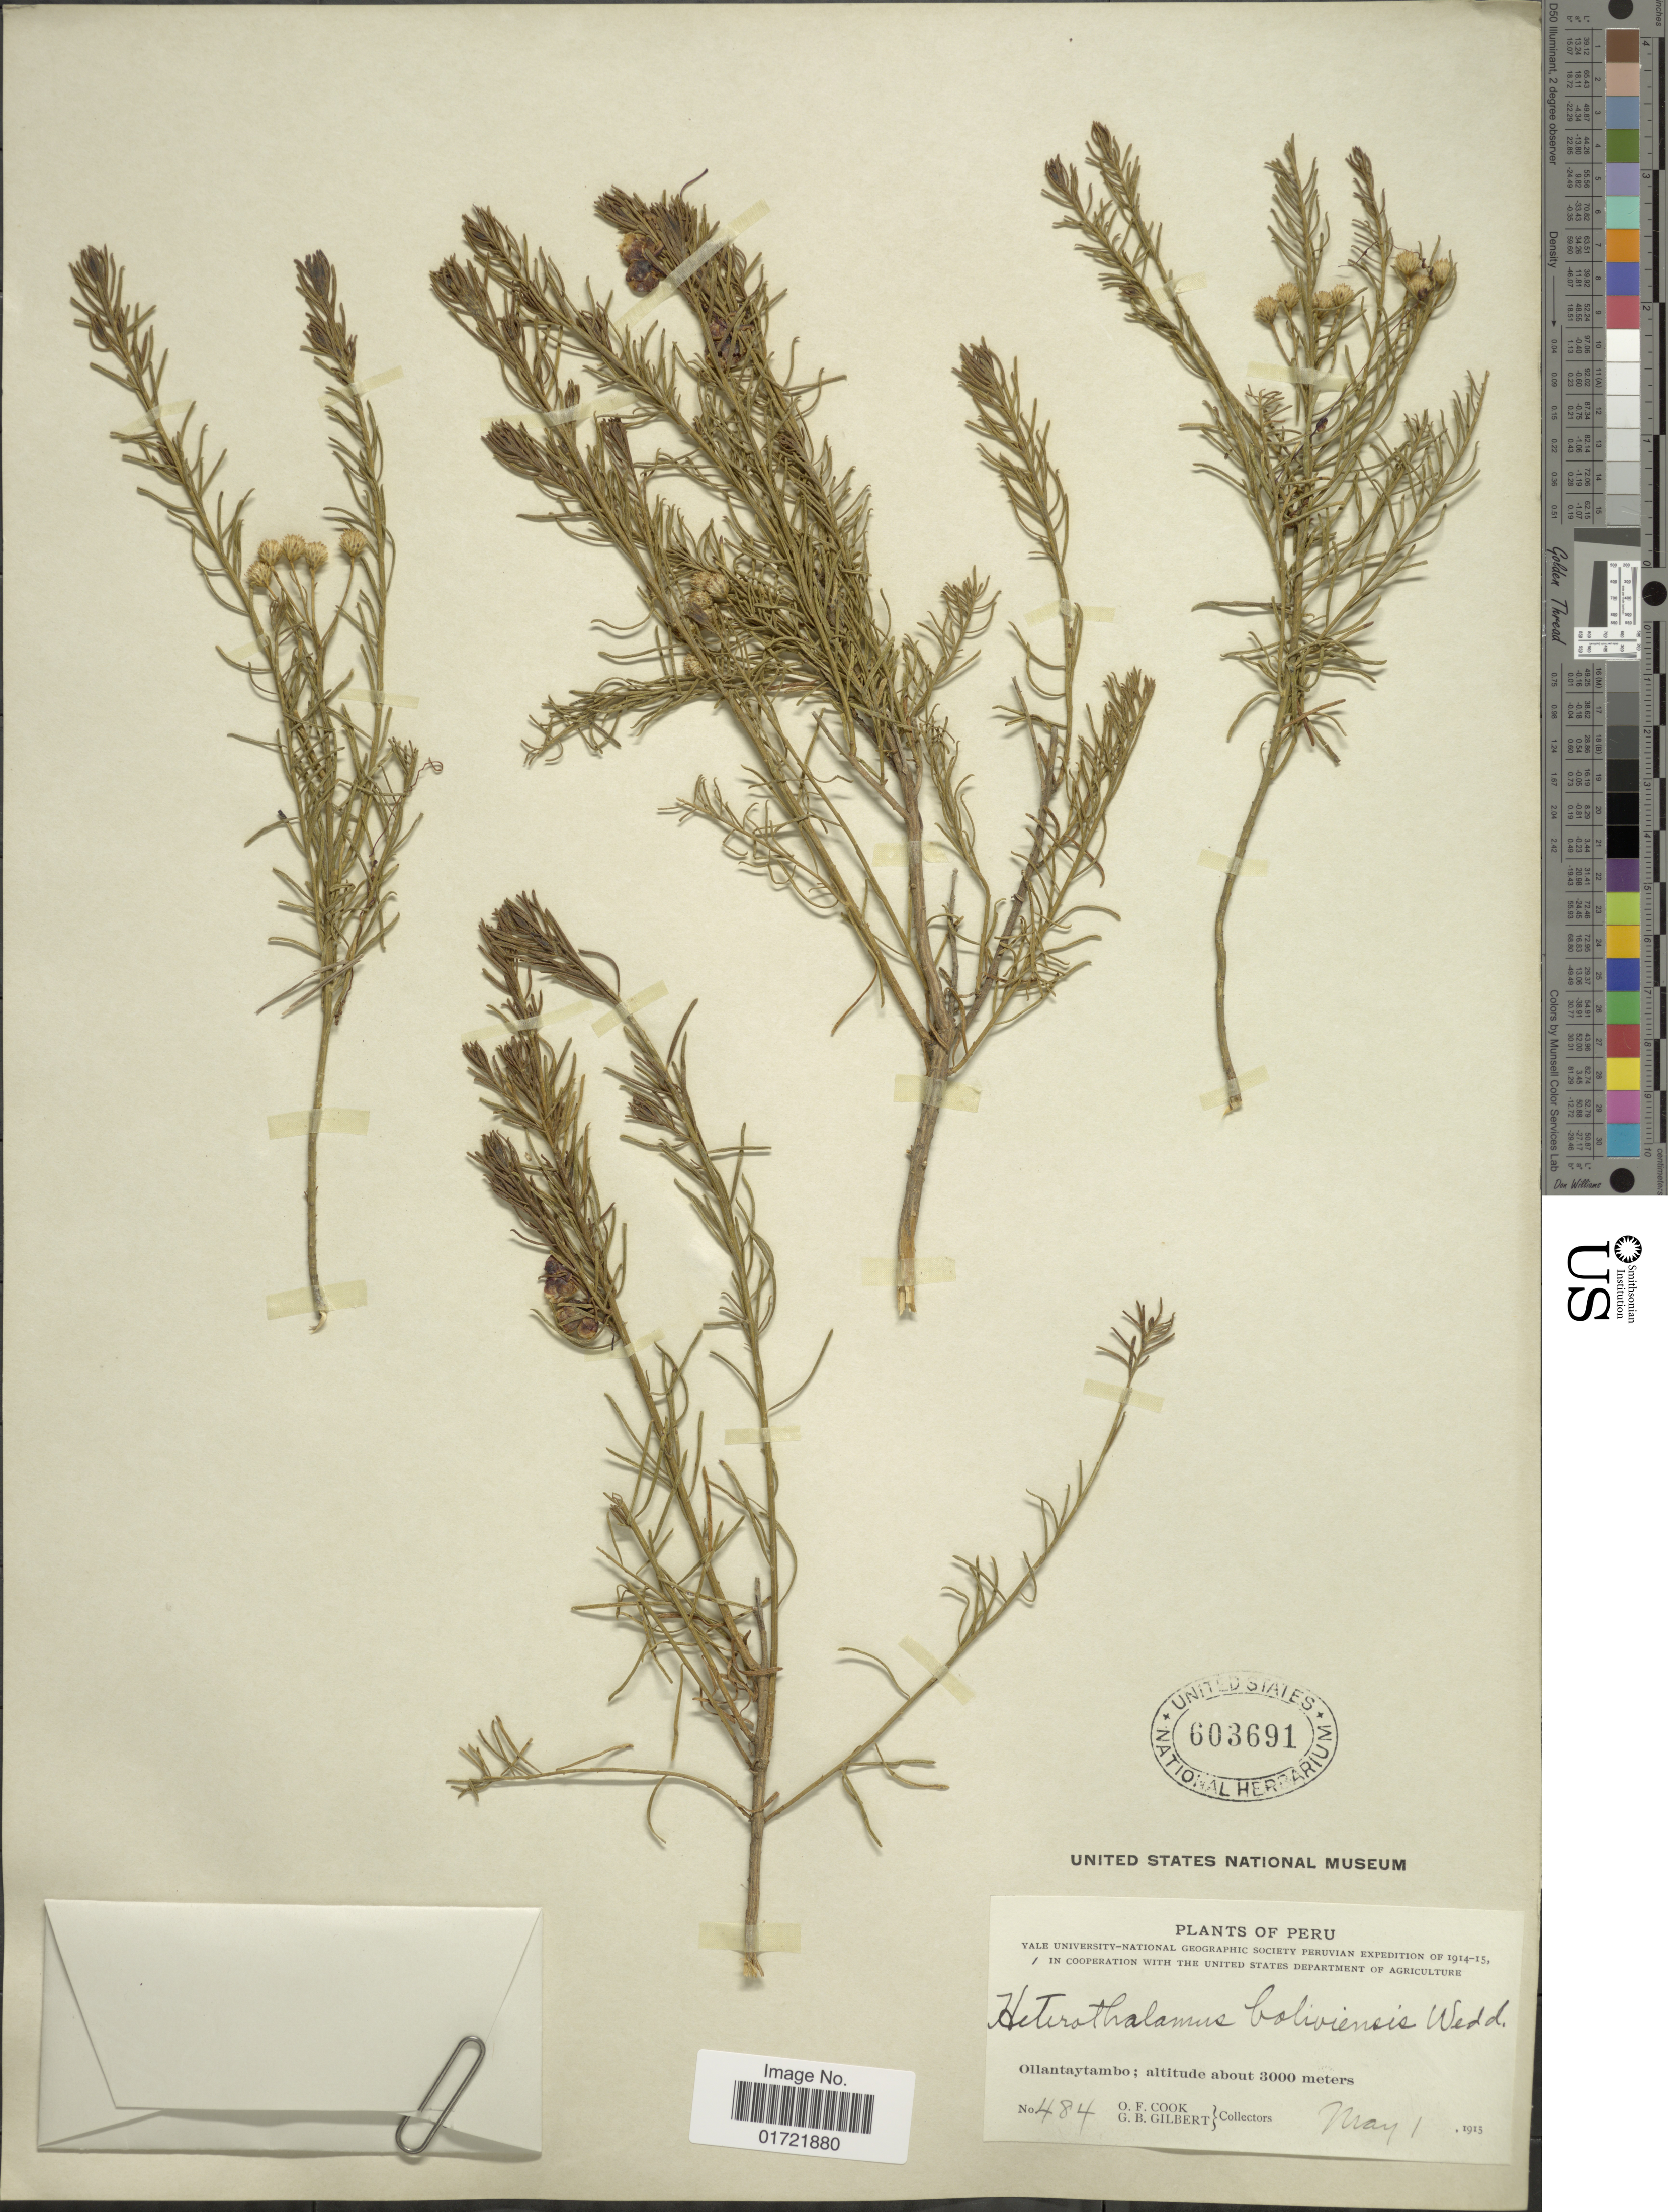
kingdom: Plantae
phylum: Tracheophyta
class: Magnoliopsida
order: Asterales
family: Asteraceae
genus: Baccharis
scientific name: Baccharis bolivensis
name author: (Wedd.) Cabrera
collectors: O. F. Cook & G. B. Gilbert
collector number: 484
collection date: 1915-05-01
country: Peru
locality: Ollantaytambo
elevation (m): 3000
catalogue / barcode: US 603691